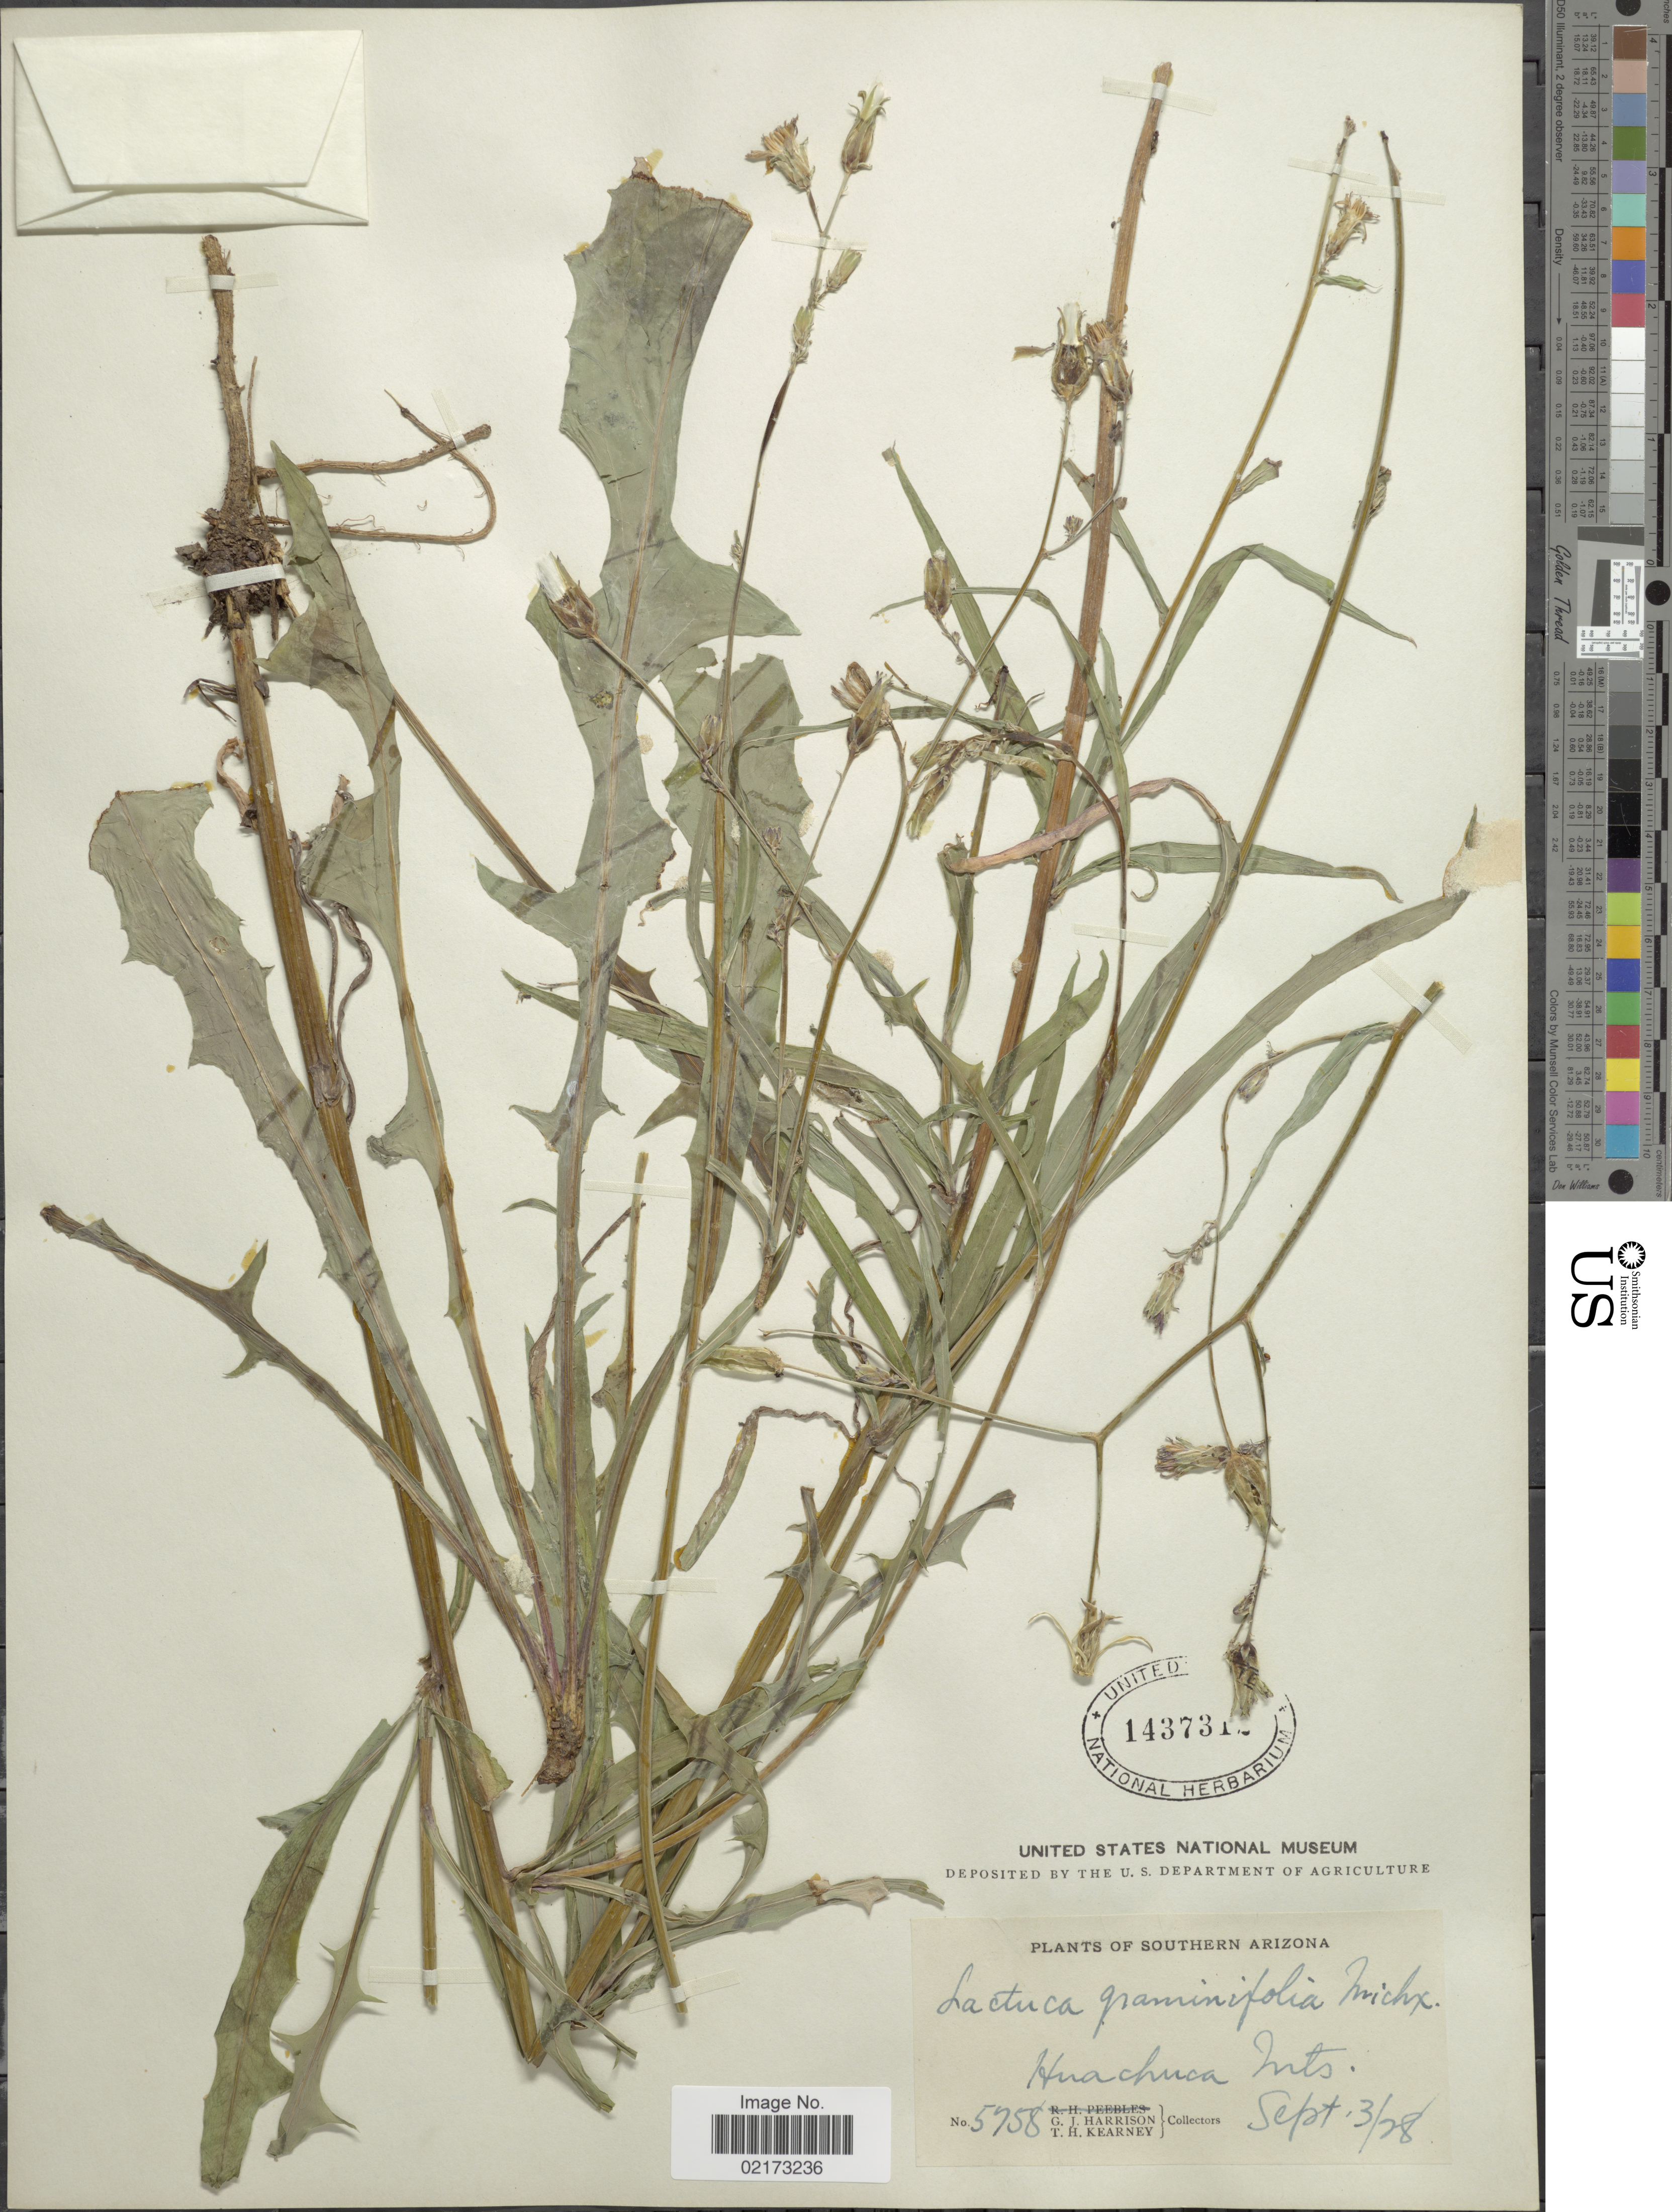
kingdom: Plantae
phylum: Tracheophyta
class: Magnoliopsida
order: Asterales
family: Asteraceae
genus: Lactuca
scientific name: Lactuca graminifolia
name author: Michx.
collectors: G. J. Harrison & T. H. Kearney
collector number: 5758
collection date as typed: Transcribed d/m/y: 3/9/28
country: United States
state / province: Arizona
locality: Southern Arizona, Huachuca Mts.